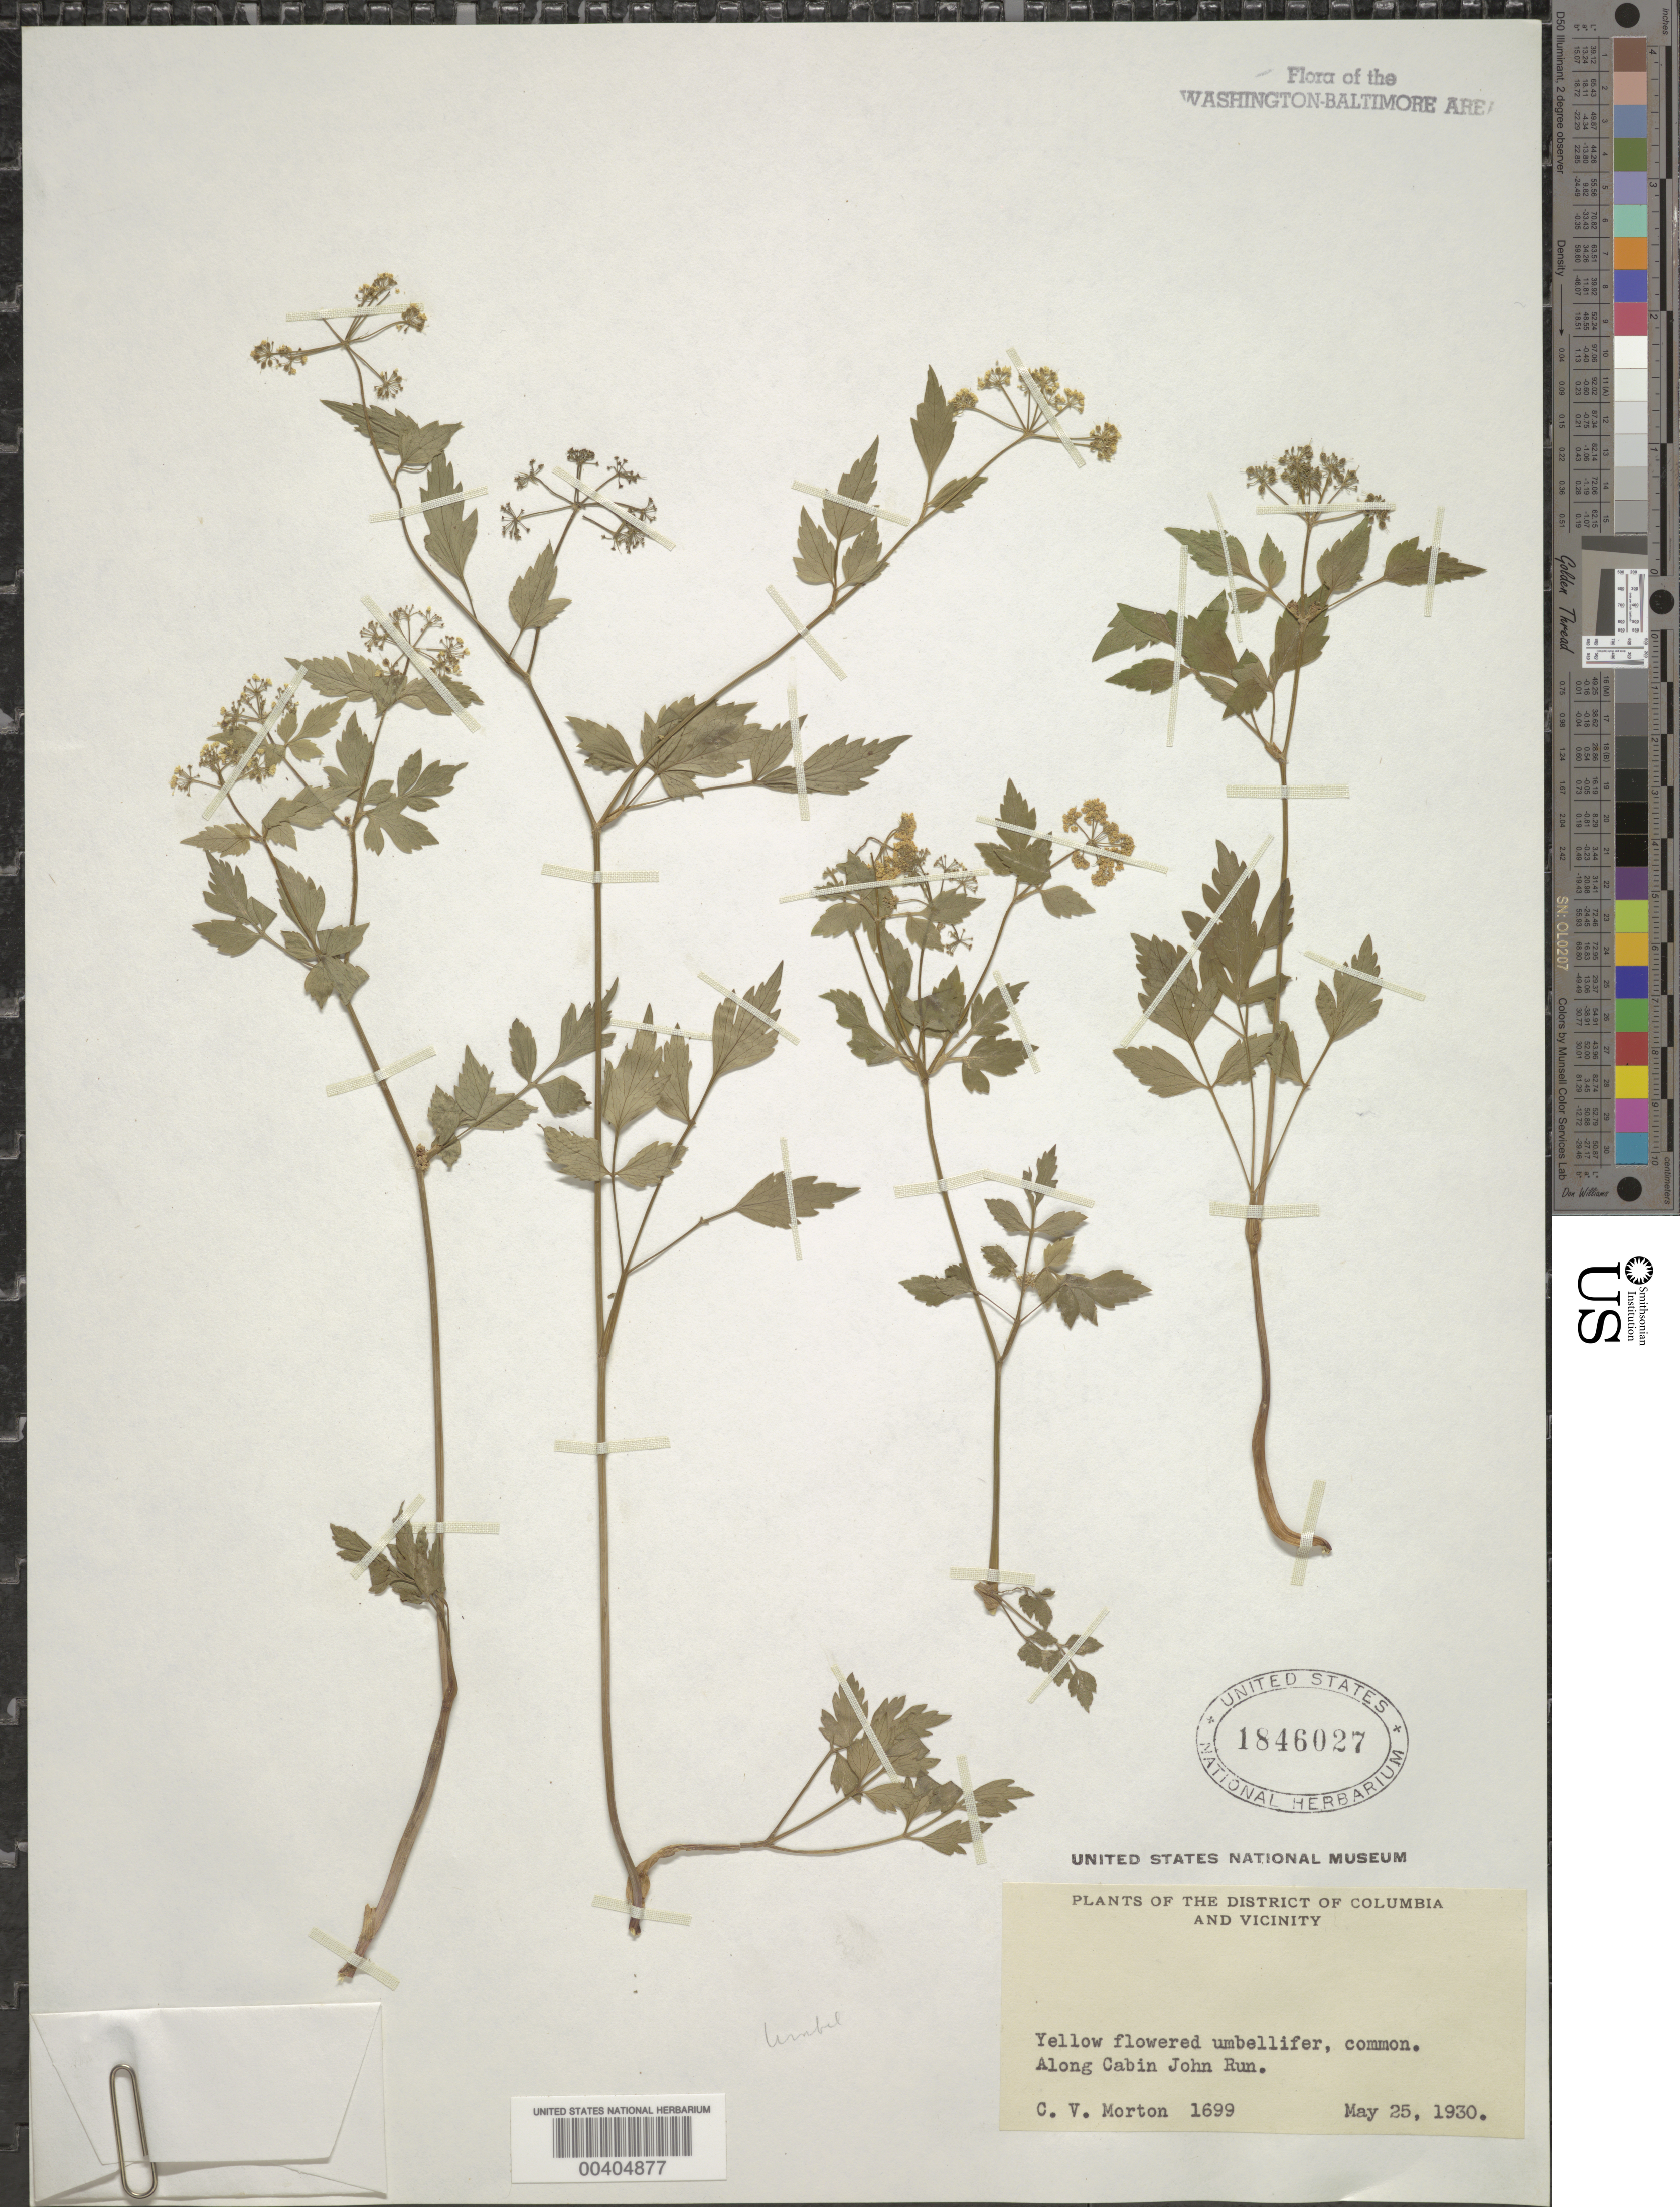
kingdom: Plantae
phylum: Tracheophyta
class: Magnoliopsida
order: Apiales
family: Apiaceae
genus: Thaspium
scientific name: Thaspium barbinode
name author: (Michx.) Nutt.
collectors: C. V. Morton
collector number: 1699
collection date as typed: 25 May 1930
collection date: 1930-05-25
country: United States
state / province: Maryland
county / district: Montgomery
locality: Cabin John Run C. & O. Canal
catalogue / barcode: US 1846027